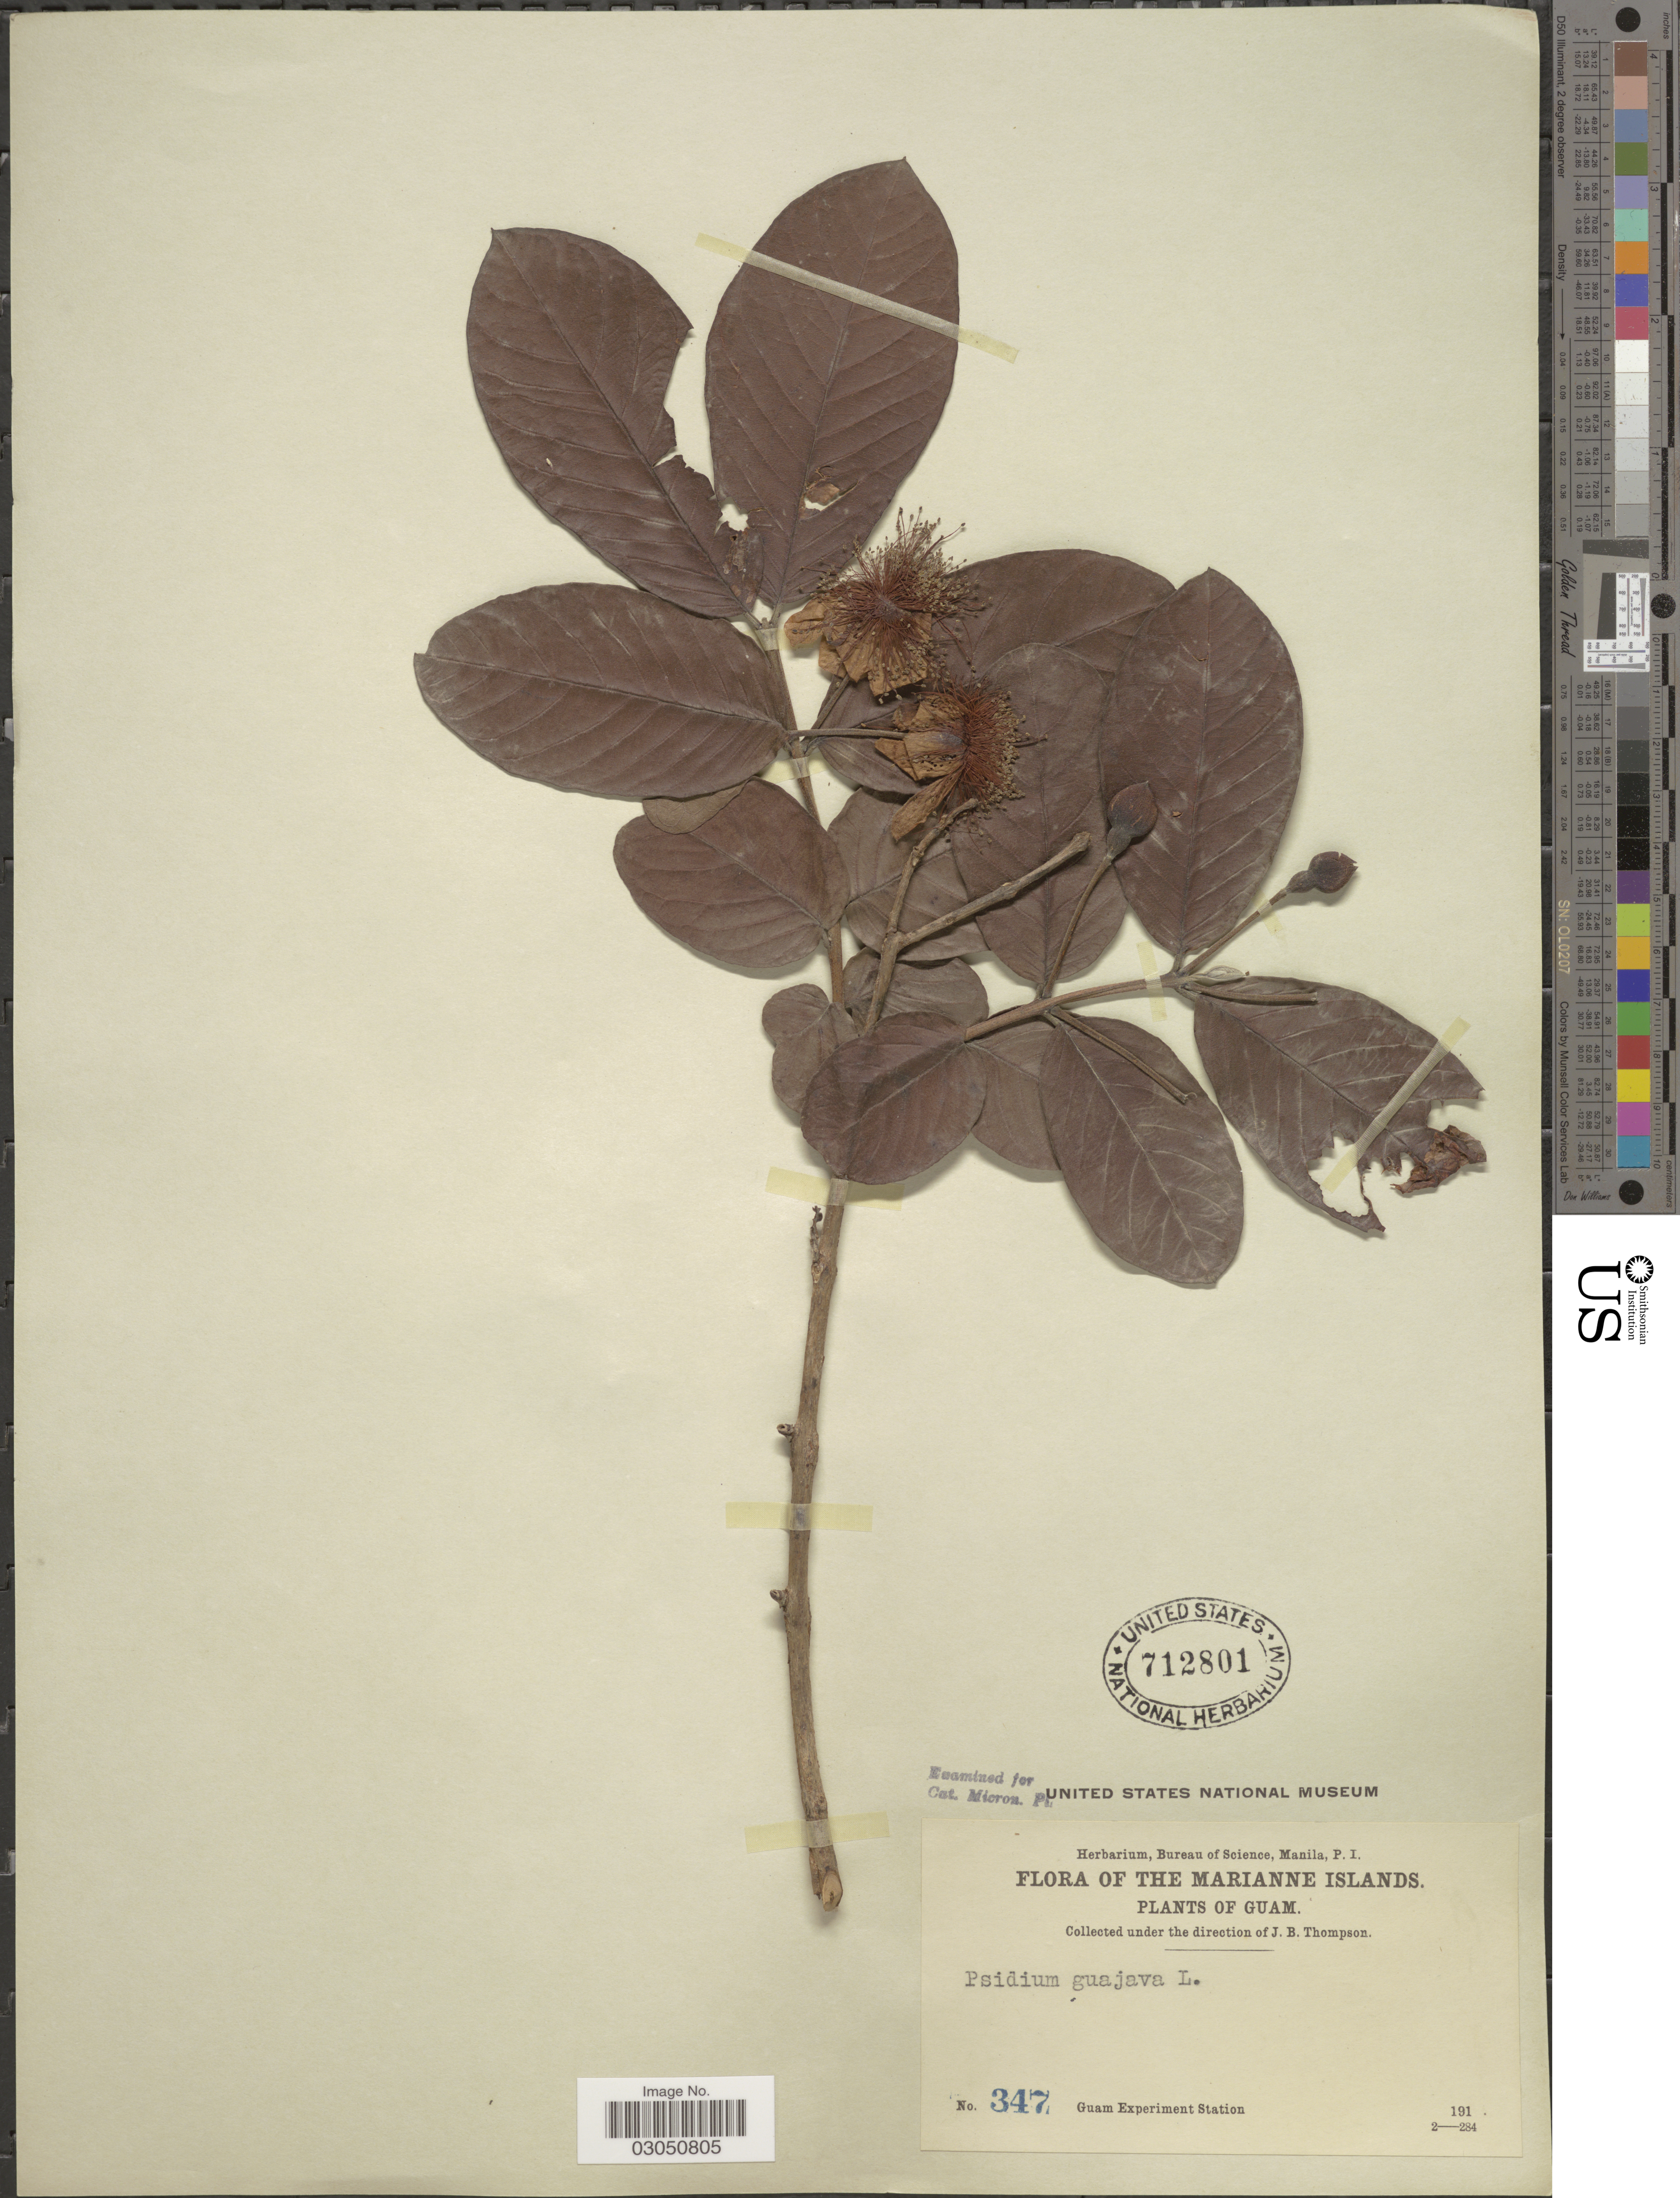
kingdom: Plantae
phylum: Tracheophyta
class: Magnoliopsida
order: Myrtales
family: Myrtaceae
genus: Psidium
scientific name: Psidium guajava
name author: L.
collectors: ex herb. Bureau of Science Manila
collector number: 347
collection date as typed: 191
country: Guam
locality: The Marianne Islands.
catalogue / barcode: US 712801